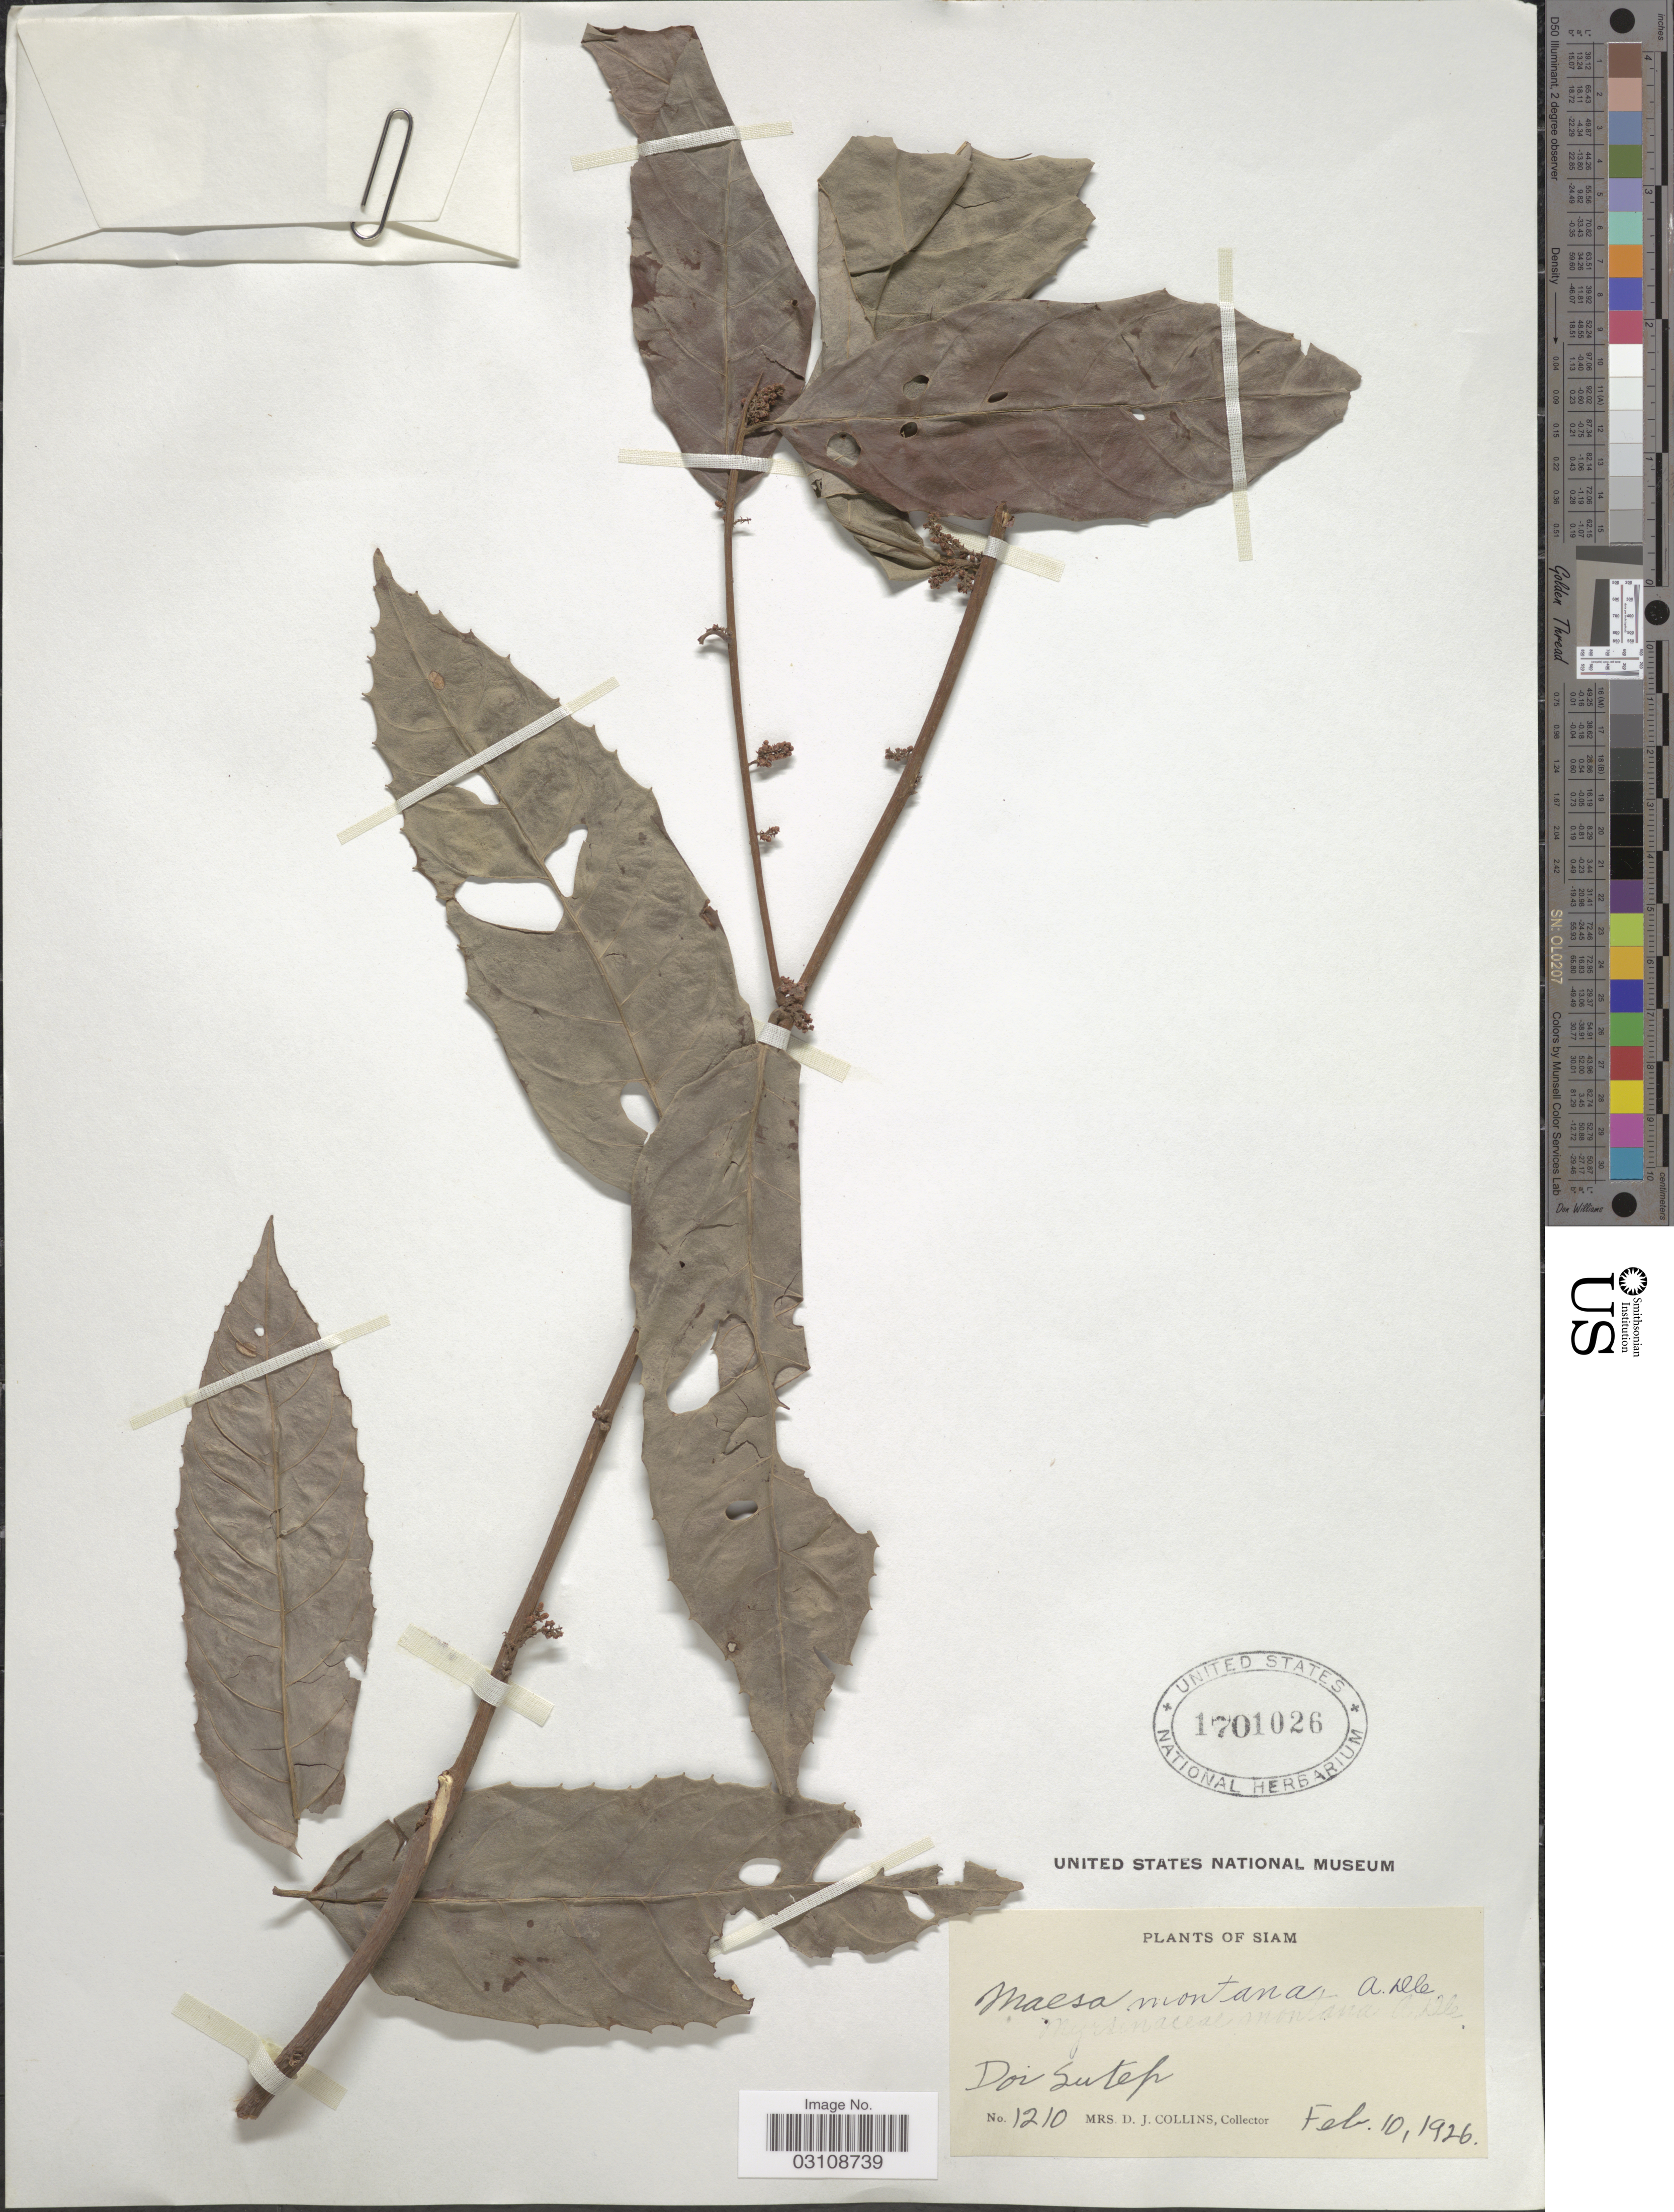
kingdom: Plantae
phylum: Tracheophyta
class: Magnoliopsida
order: Ericales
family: Primulaceae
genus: Maesa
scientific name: Maesa montana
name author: A. DC.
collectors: Mrs. D. J. Collins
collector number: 1210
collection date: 1926-02-10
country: Thailand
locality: Siam, Doi Sutep.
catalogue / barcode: US 1701026